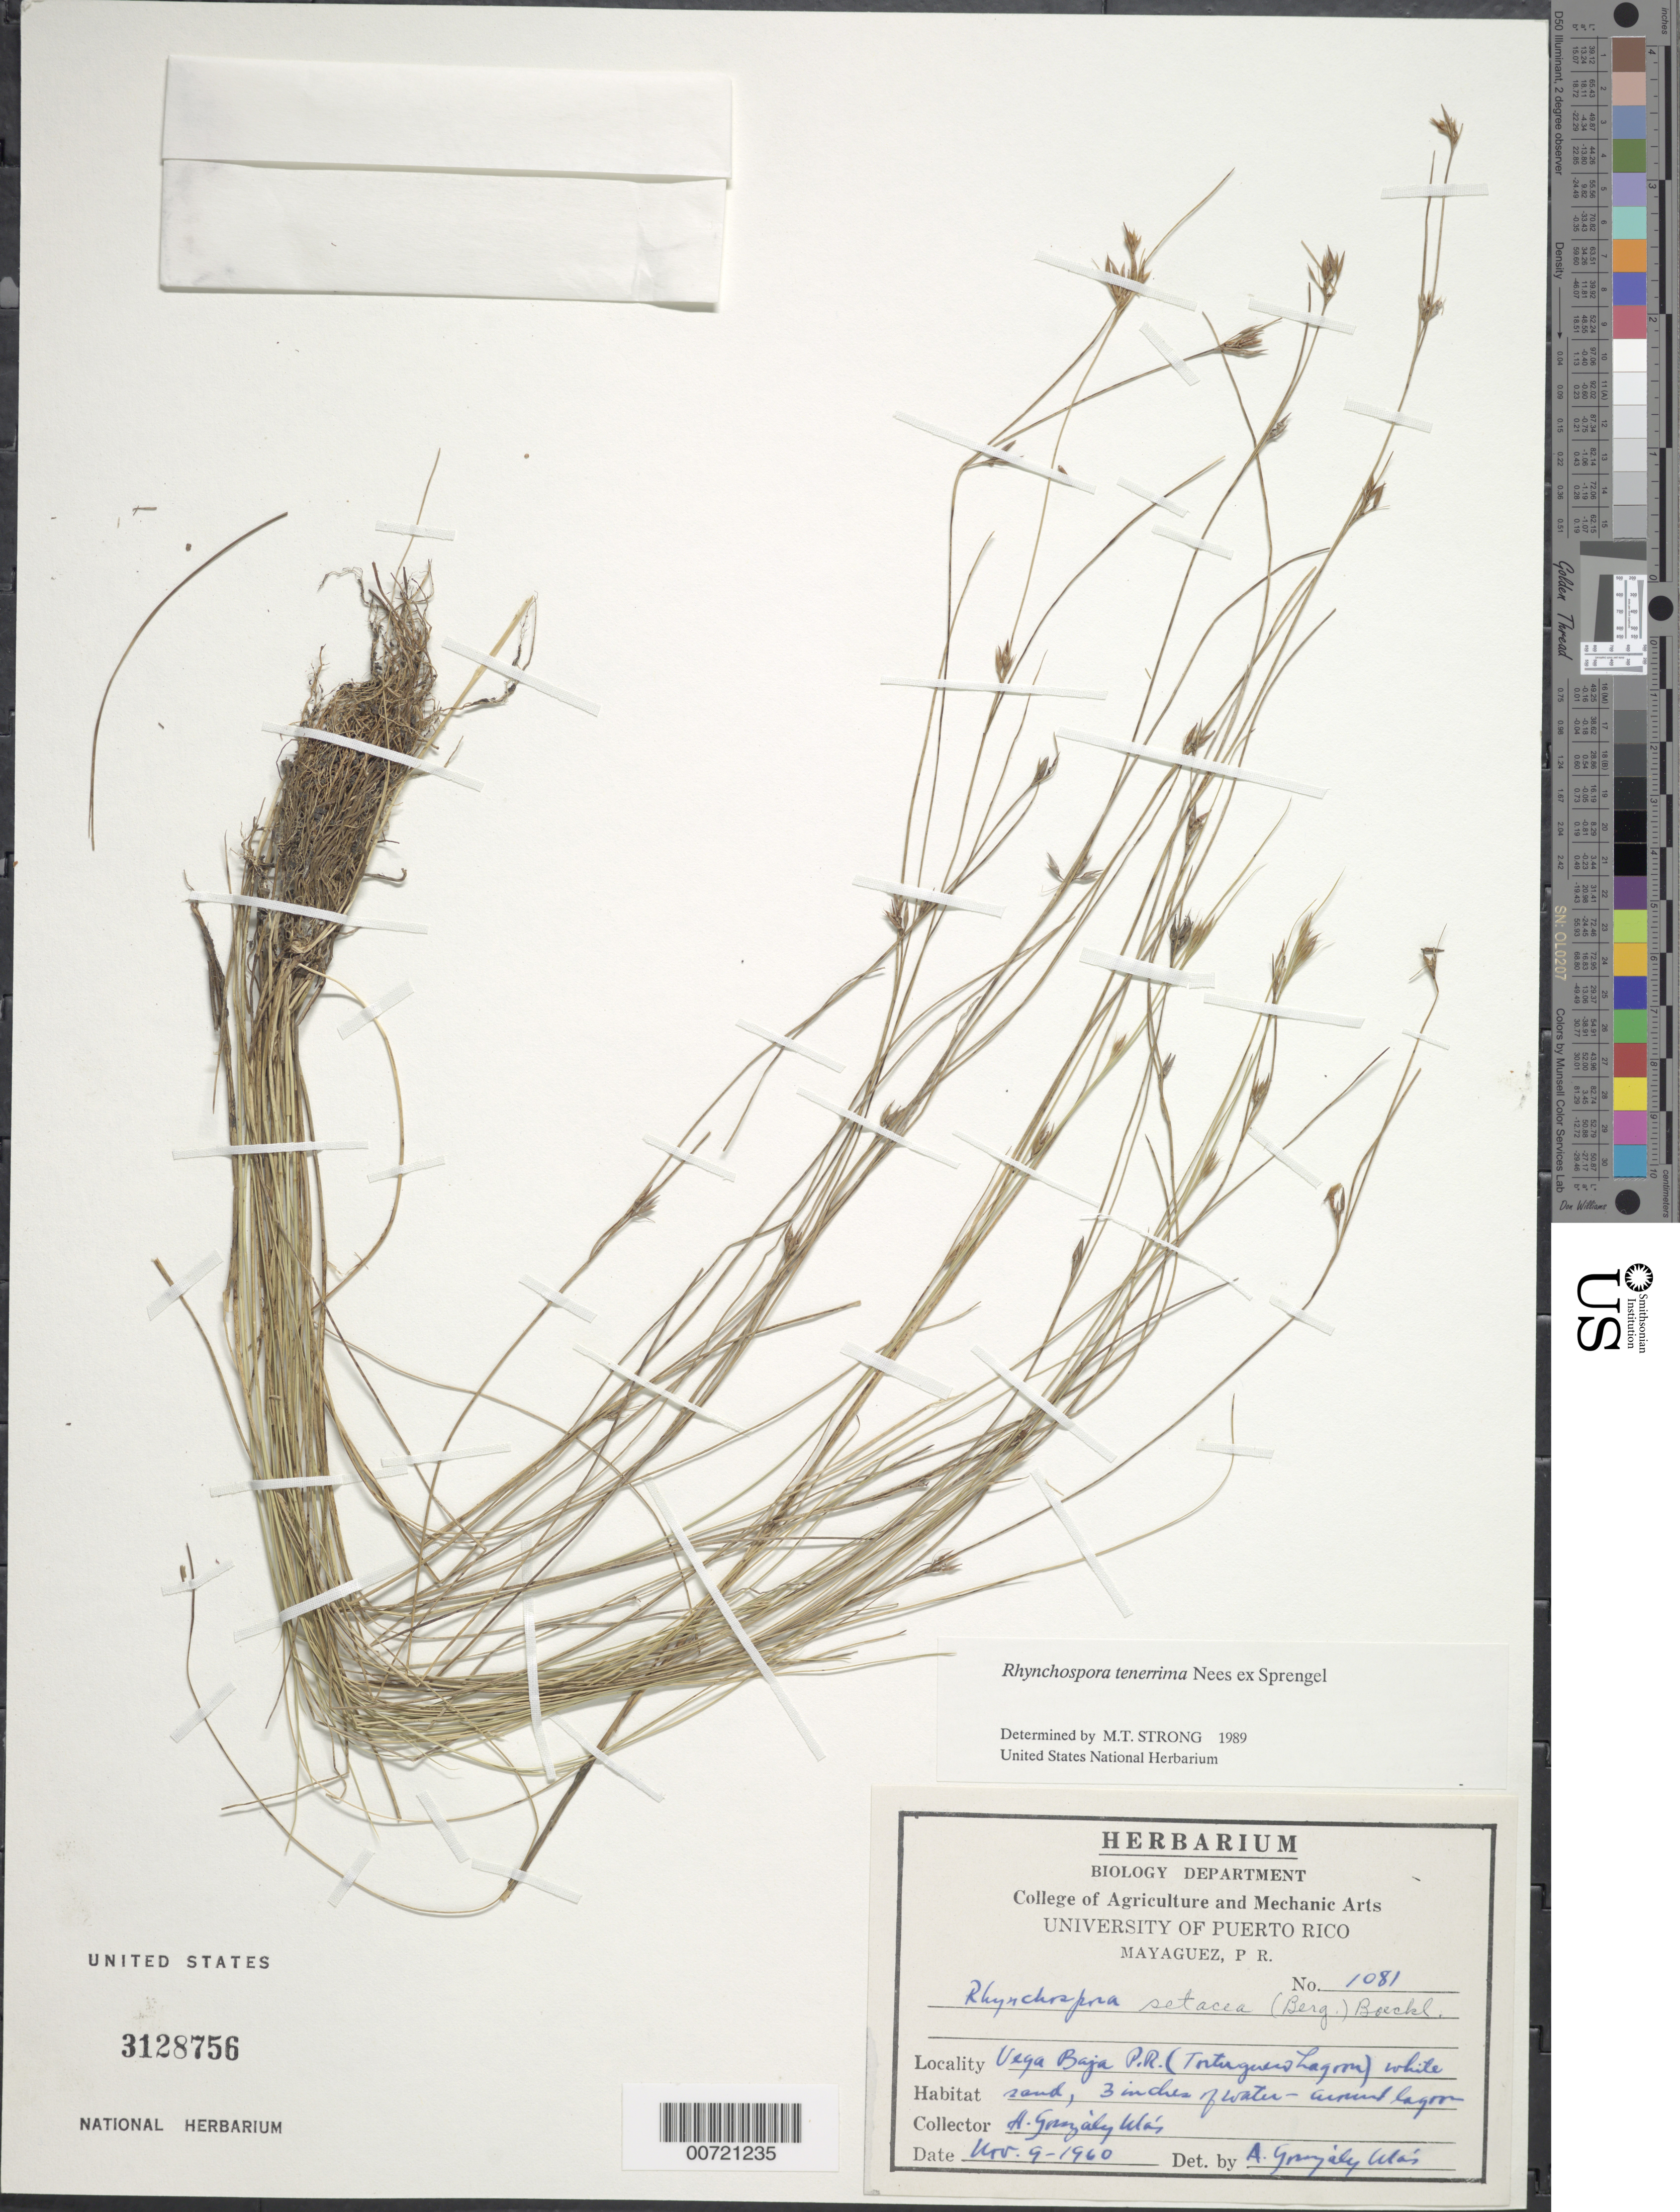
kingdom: Plantae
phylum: Tracheophyta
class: Liliopsida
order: Poales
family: Cyperaceae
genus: Rhynchospora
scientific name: Rhynchospora tenerrima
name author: Nees ex Spreng.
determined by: Strong, M. T., (US), Smithsonian Institution - National Museum of Natural History (UNITED STATES)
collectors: A. González Más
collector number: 1081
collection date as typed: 09 Nov 1960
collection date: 1960-11-09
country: Puerto Rico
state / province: Manatí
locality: Vega Baja, Tortuguero Lagoon.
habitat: White sand, 3 inches of water near lagoon.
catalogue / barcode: US 3128756